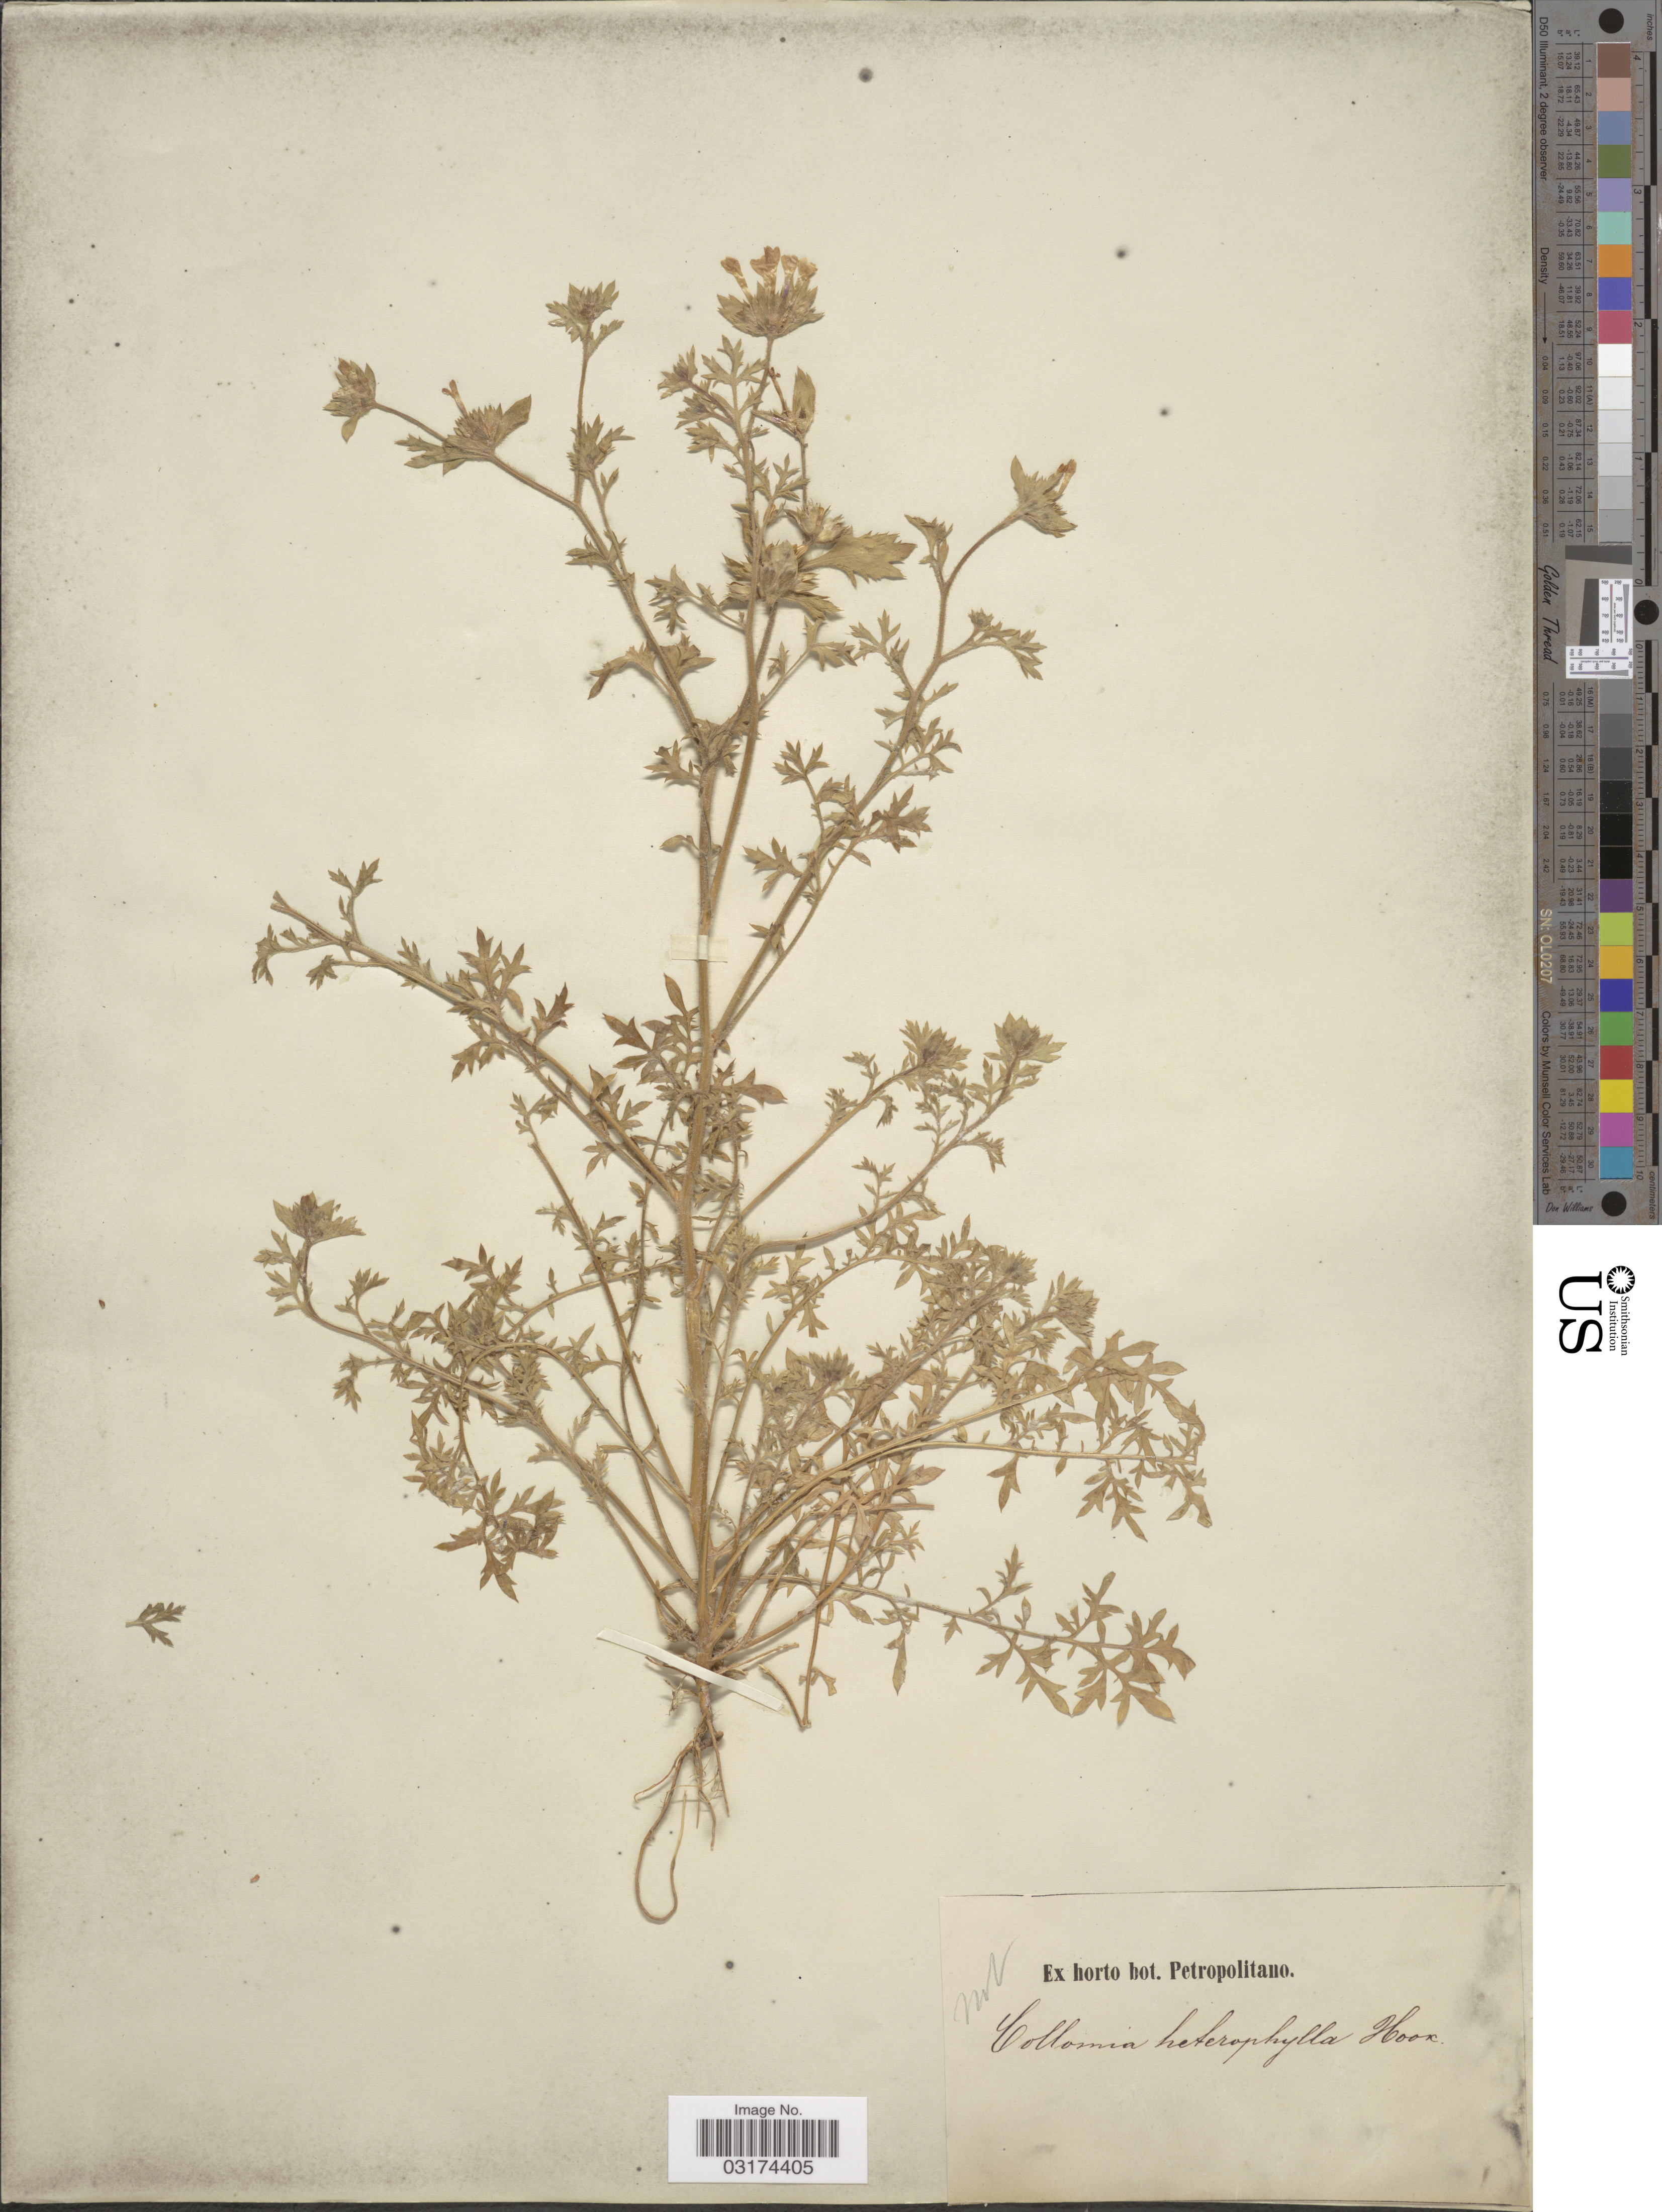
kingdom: Plantae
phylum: Tracheophyta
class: Magnoliopsida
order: Ericales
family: Polemoniaceae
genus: Collomia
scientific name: Collomia heterophylla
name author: Hook.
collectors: ex Horto Bot. Petropolitano